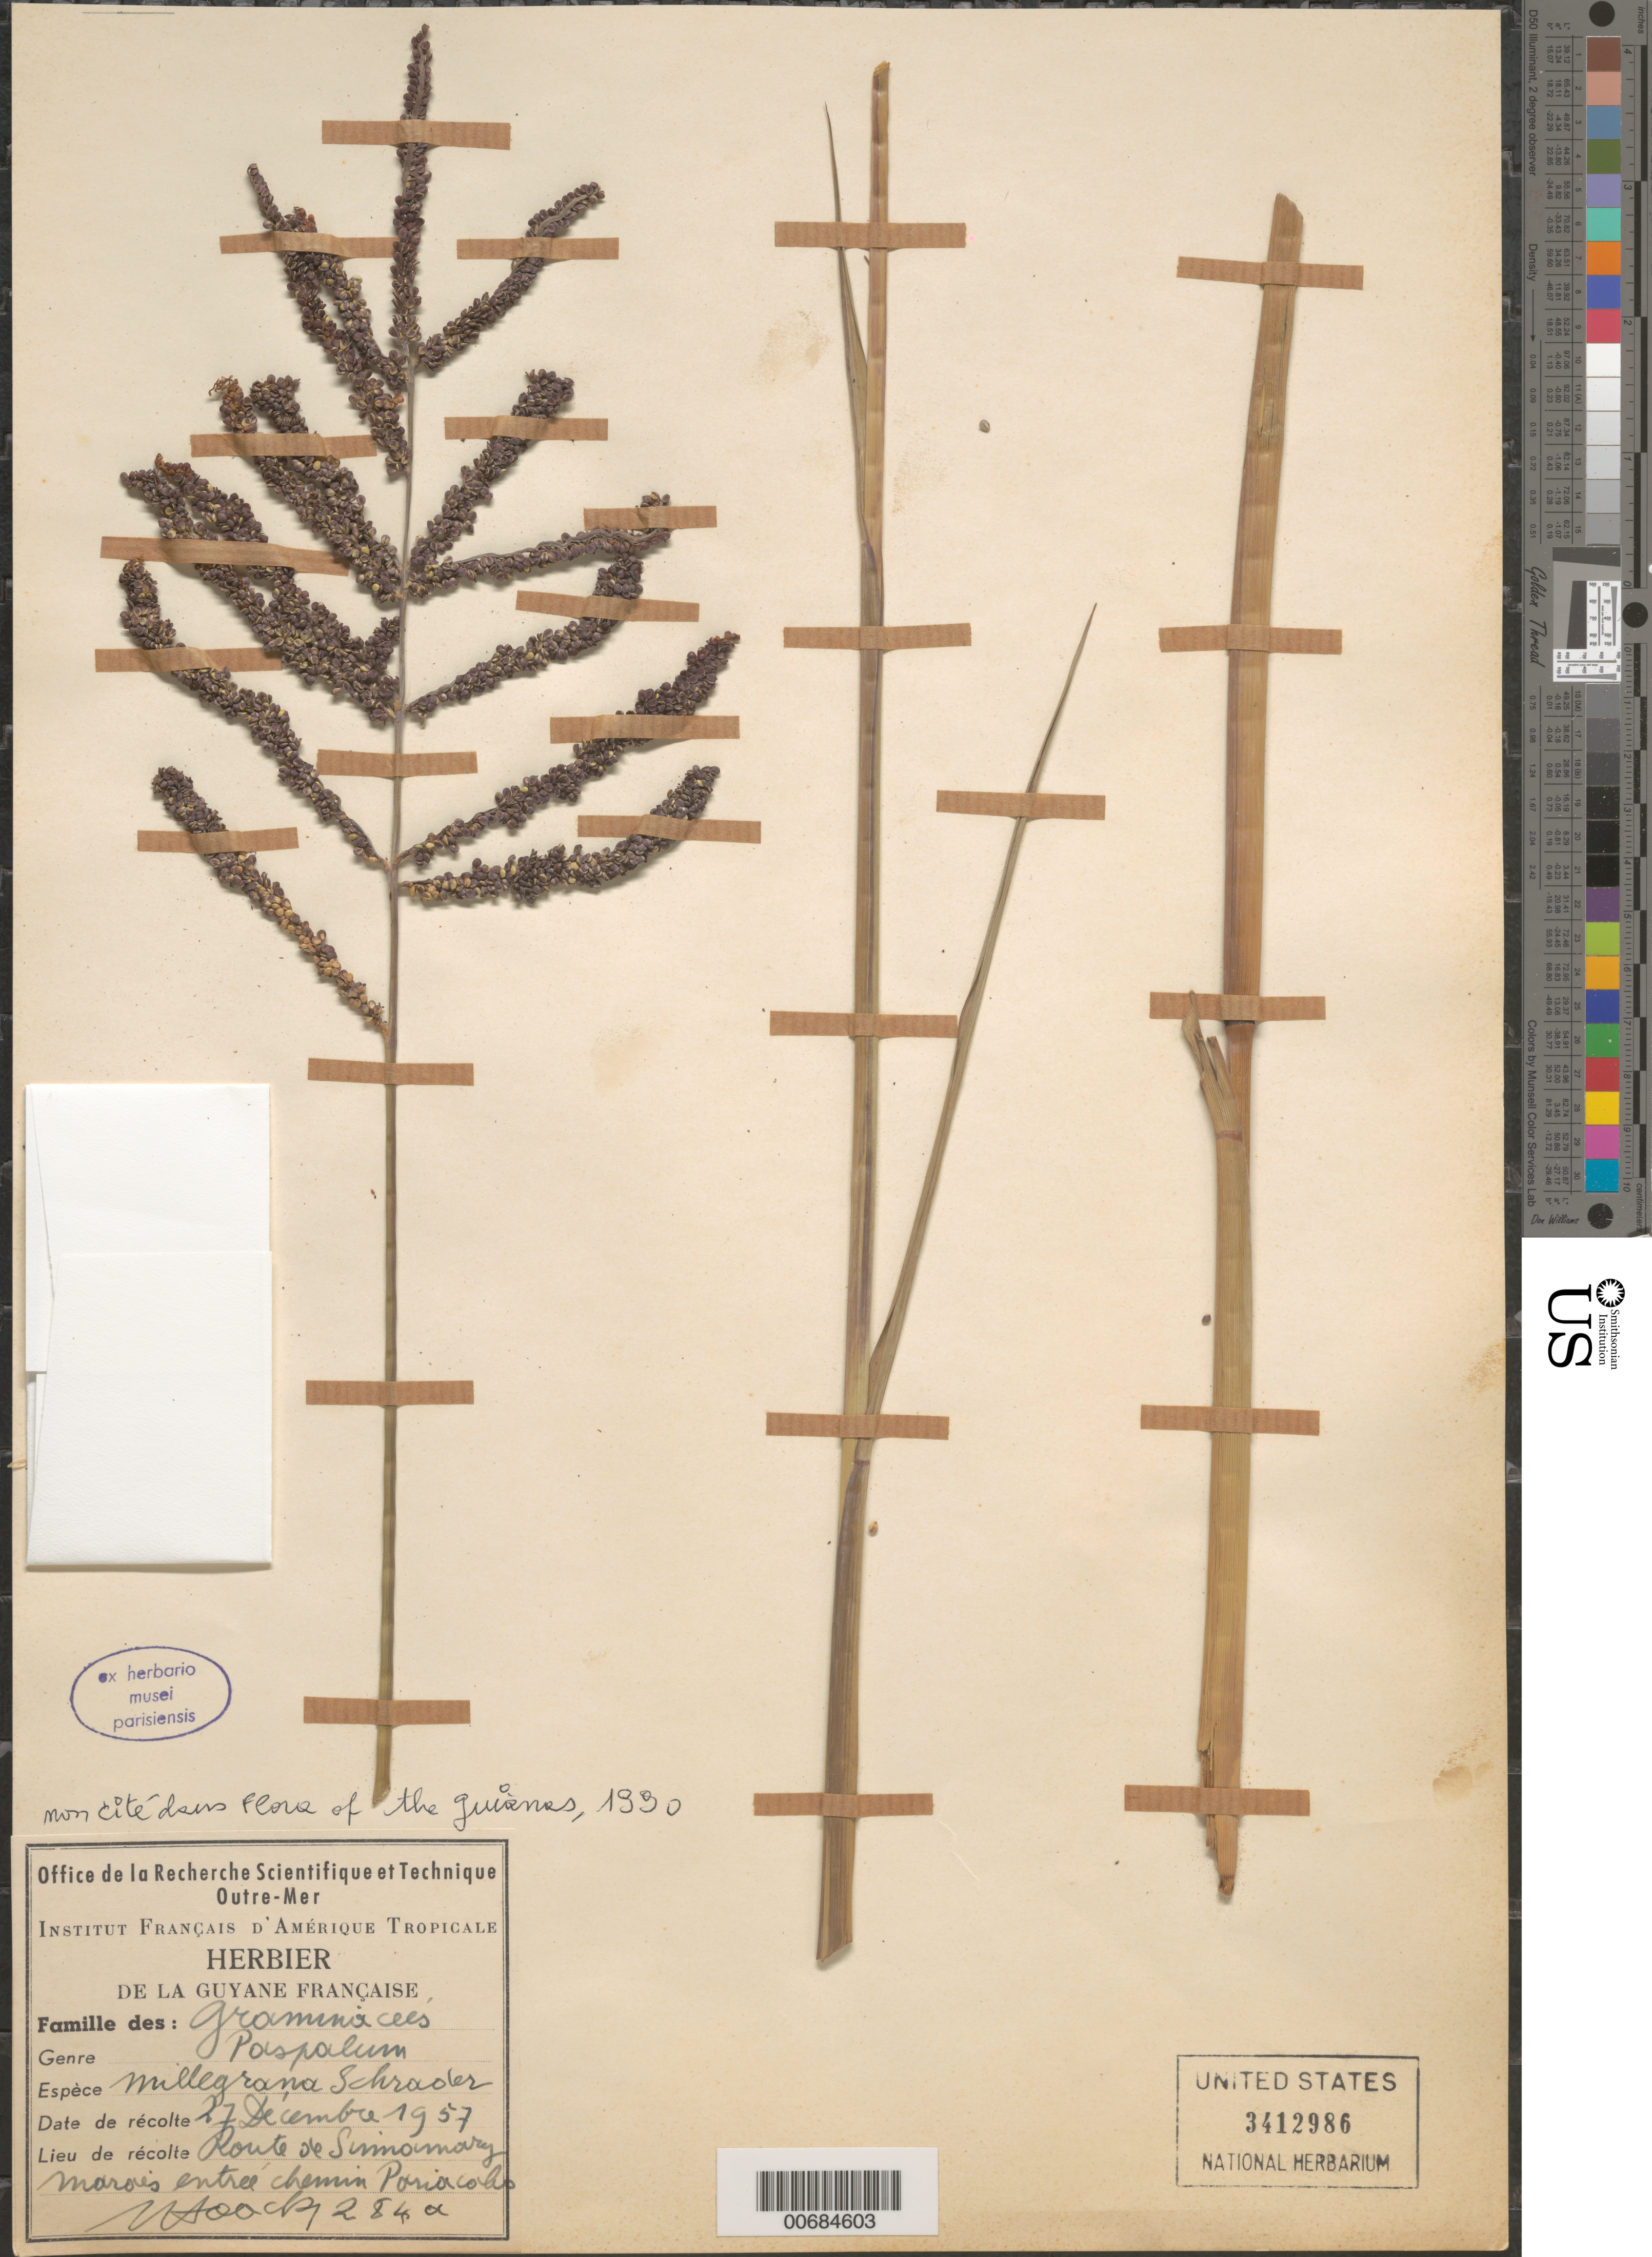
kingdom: Plantae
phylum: Tracheophyta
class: Liliopsida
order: Poales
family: Poaceae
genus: Paspalum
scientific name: Paspalum millegrana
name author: Schrad.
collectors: J. Hoock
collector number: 284 a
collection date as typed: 27-Dec-57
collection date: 1957-12-27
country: French Guiana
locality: Route de Sinnamary, Pariacobo, entré chemin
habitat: Marais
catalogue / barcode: US 3412986